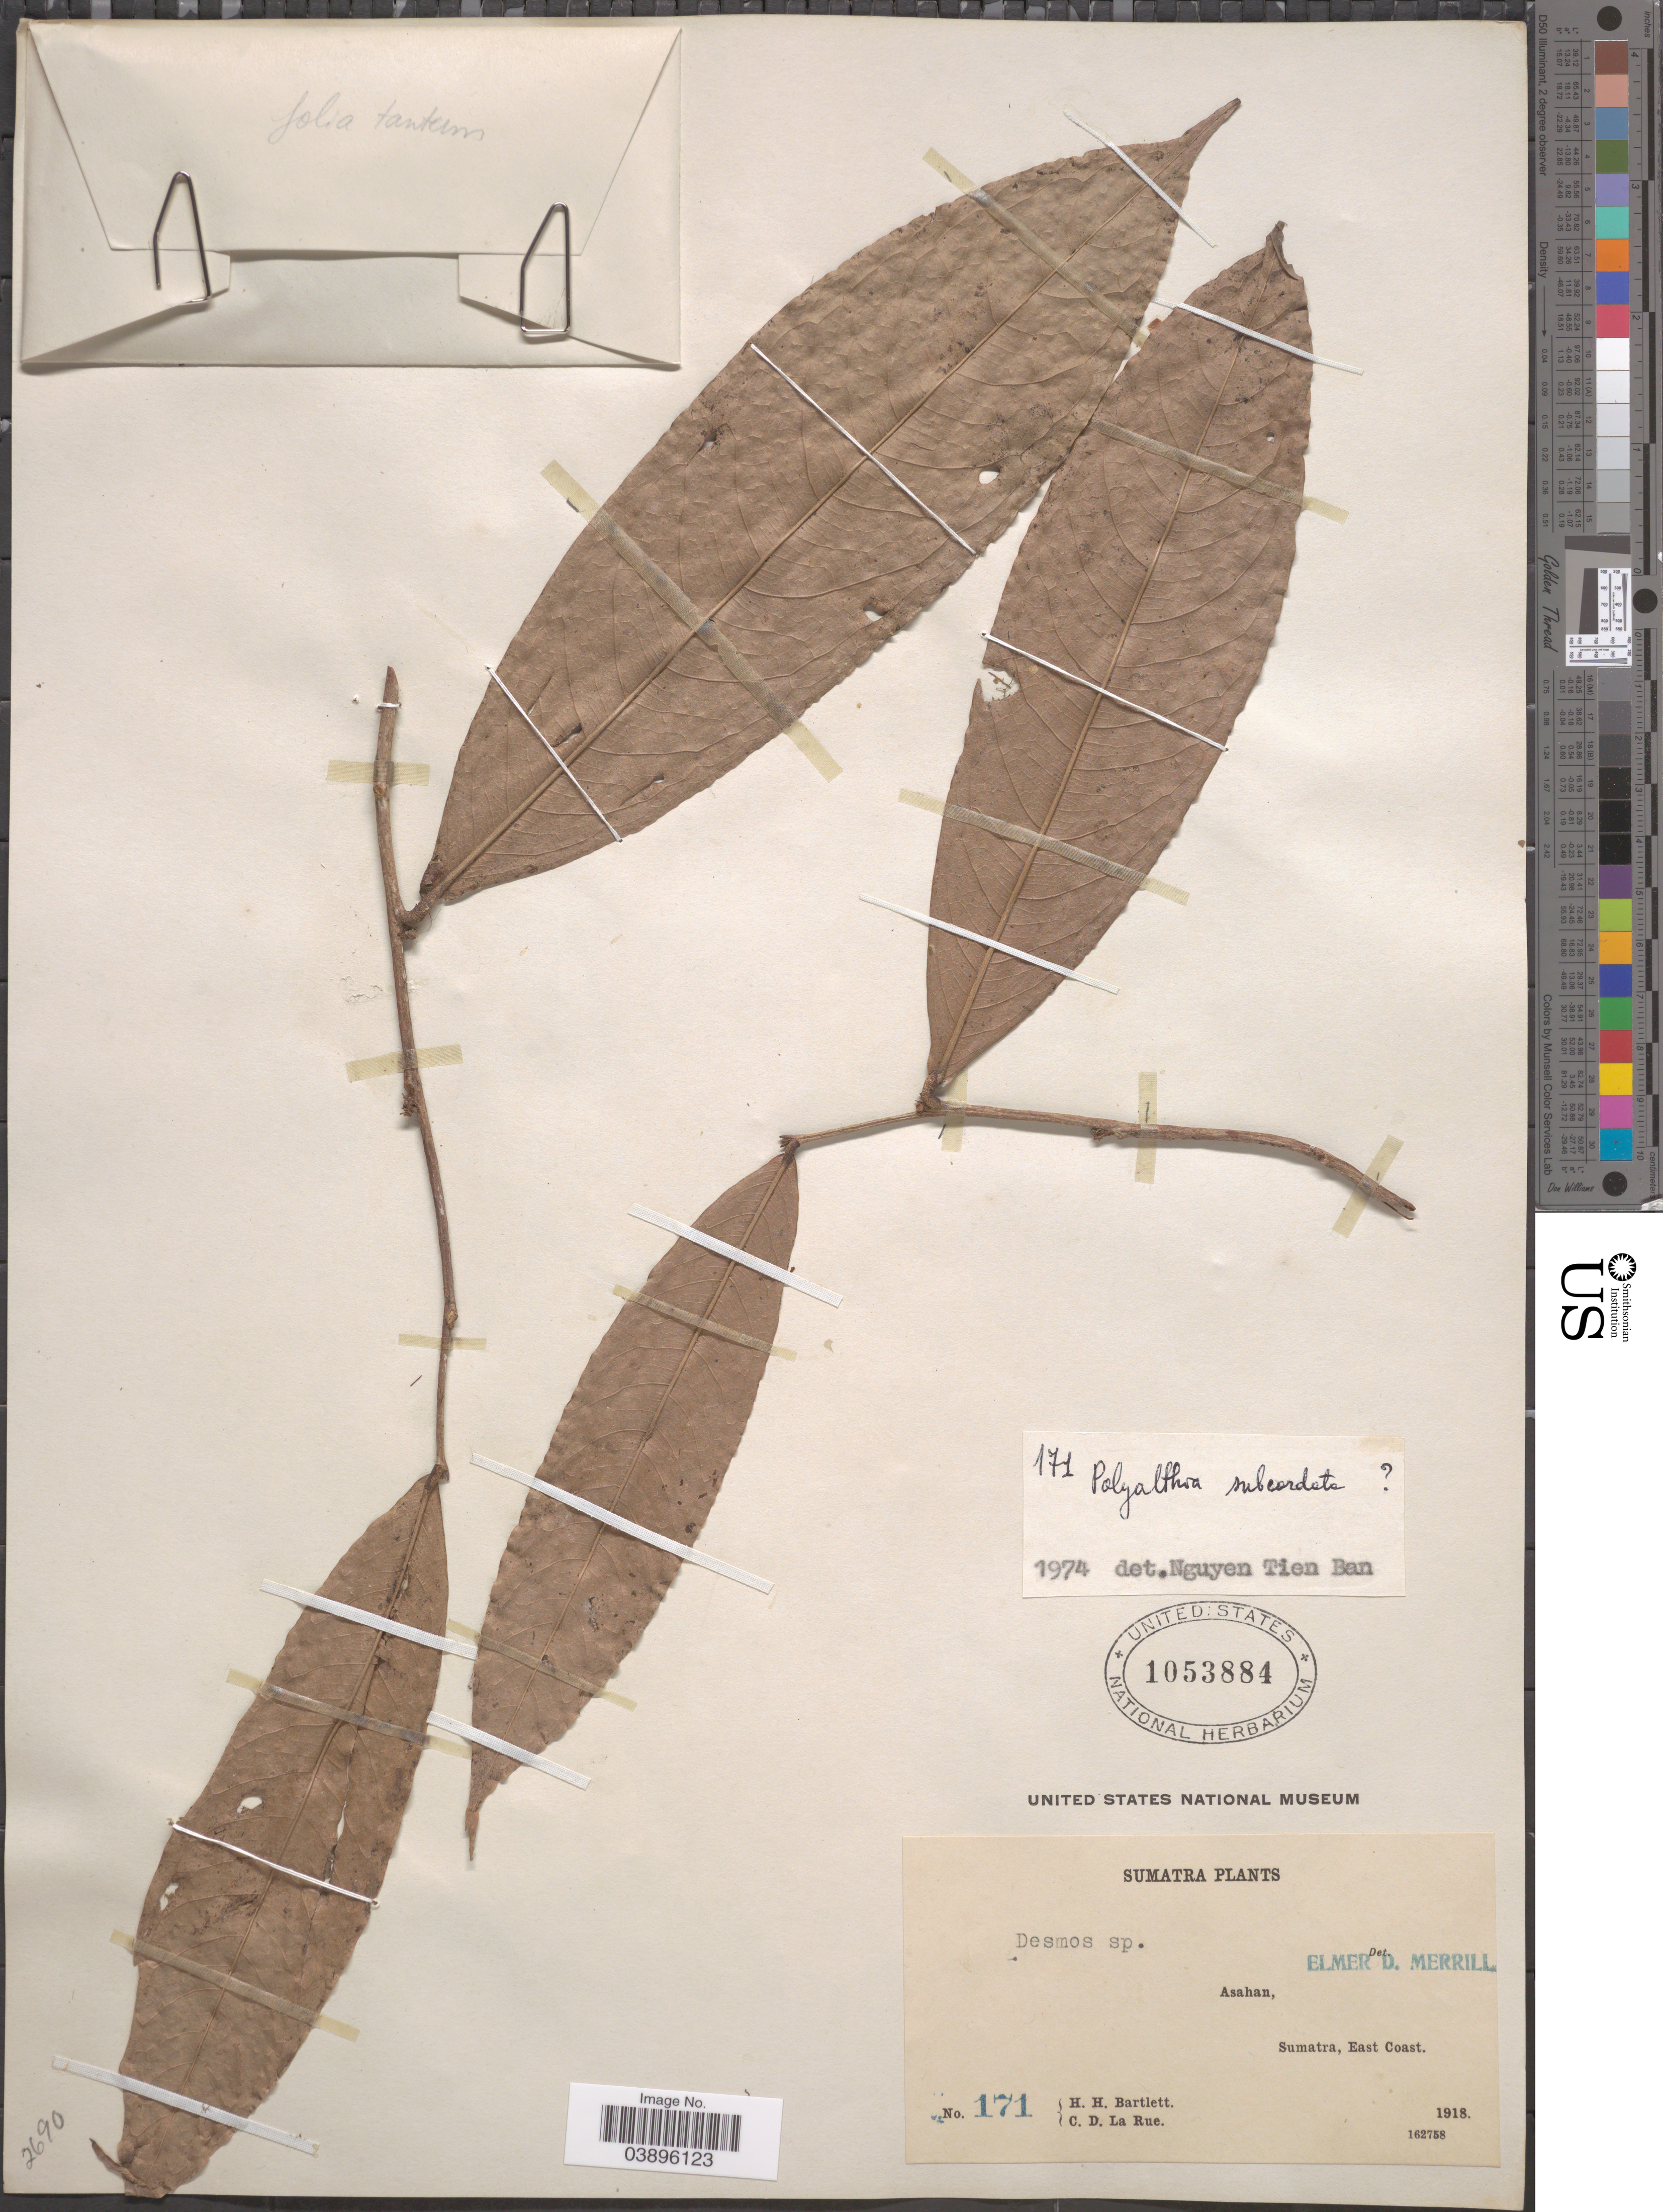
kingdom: Plantae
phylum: Tracheophyta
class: Magnoliopsida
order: Magnoliales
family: Annonaceae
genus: Polyalthia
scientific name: Polyalthia subcordata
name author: (Blume) Blume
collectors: H. H. Bartlett & C. La Rue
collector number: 171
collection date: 1918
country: Indonesia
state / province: Sumatra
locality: Asahan, Sumatra, East Coast.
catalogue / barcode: US 1053884